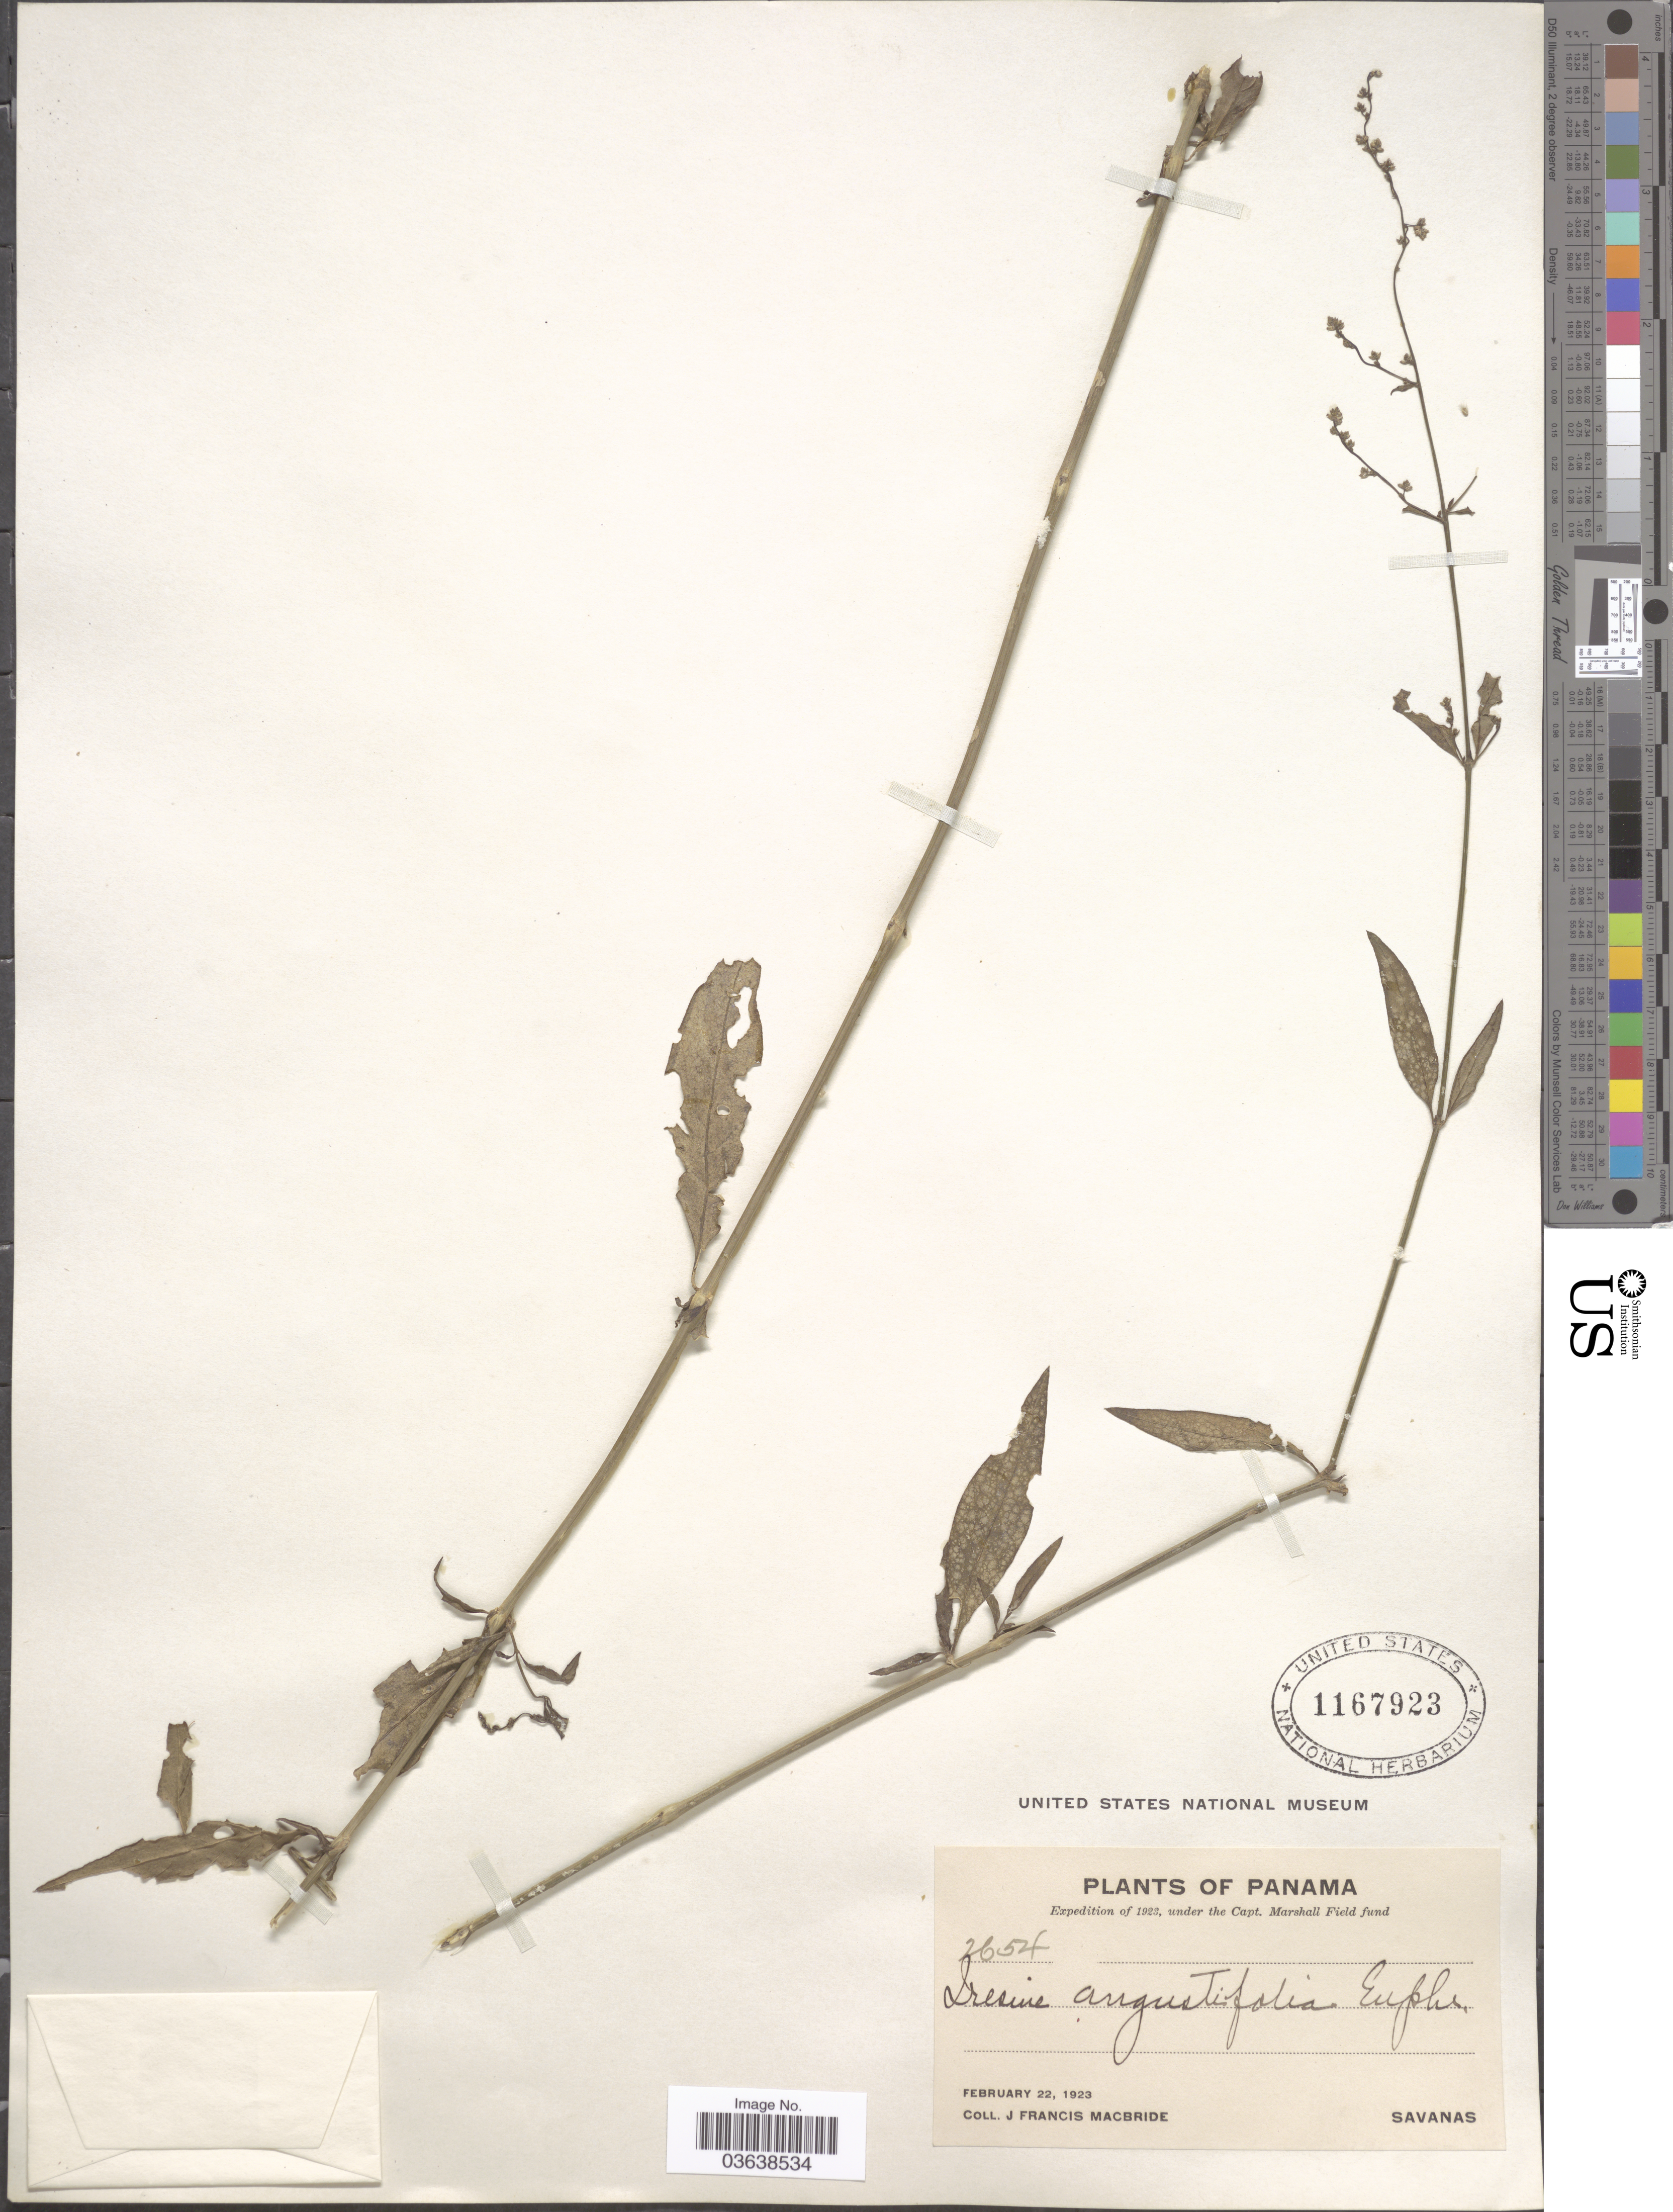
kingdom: Plantae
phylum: Tracheophyta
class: Magnoliopsida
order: Caryophyllales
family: Amaranthaceae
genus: Iresine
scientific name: Iresine angustifolia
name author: Euphrasén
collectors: J. F. Macbride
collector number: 2654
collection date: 1923-02-22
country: Panama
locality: Savanas.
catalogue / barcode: US 1167923